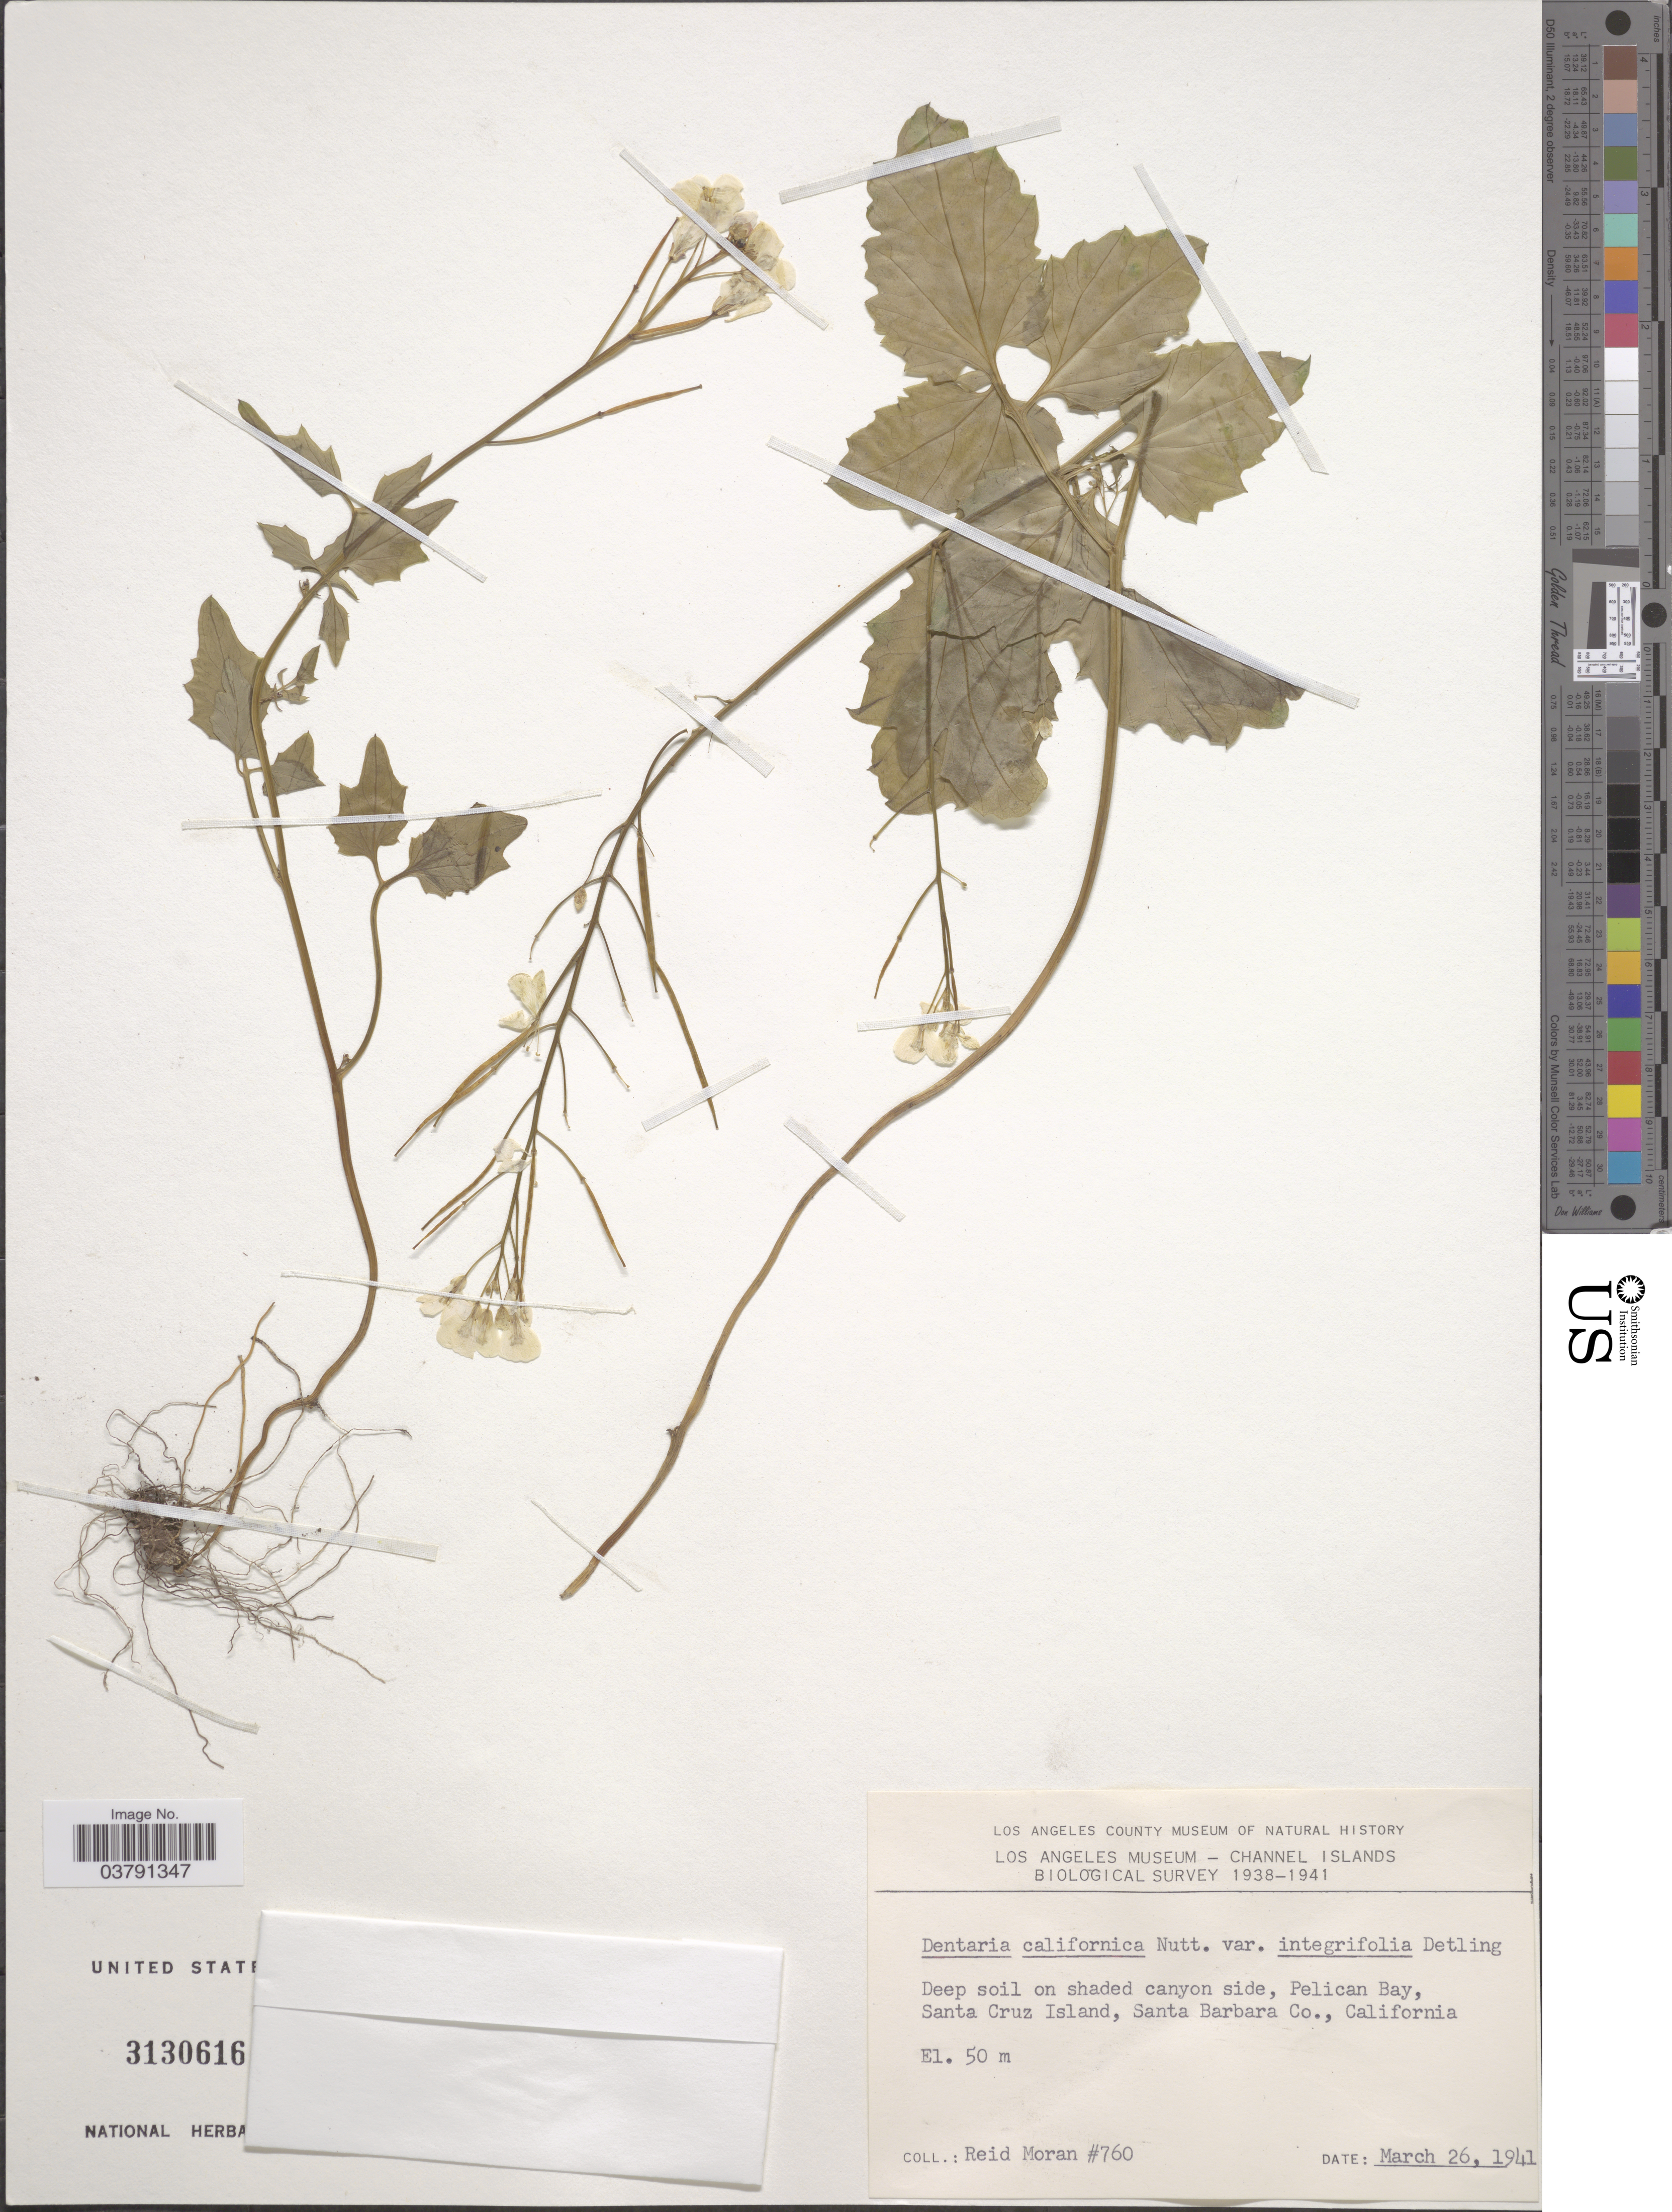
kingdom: Plantae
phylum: Tracheophyta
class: Magnoliopsida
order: Brassicales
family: Brassicaceae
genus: Dentaria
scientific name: Dentaria californica var. integrifolia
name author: (Nutt.) Detling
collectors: R. Moran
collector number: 760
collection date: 1941-03-26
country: United States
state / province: California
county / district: Santa Barbara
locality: Pelican Bay, Santa Cruz Island, Santa Barbara Co.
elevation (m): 50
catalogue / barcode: US 3130616